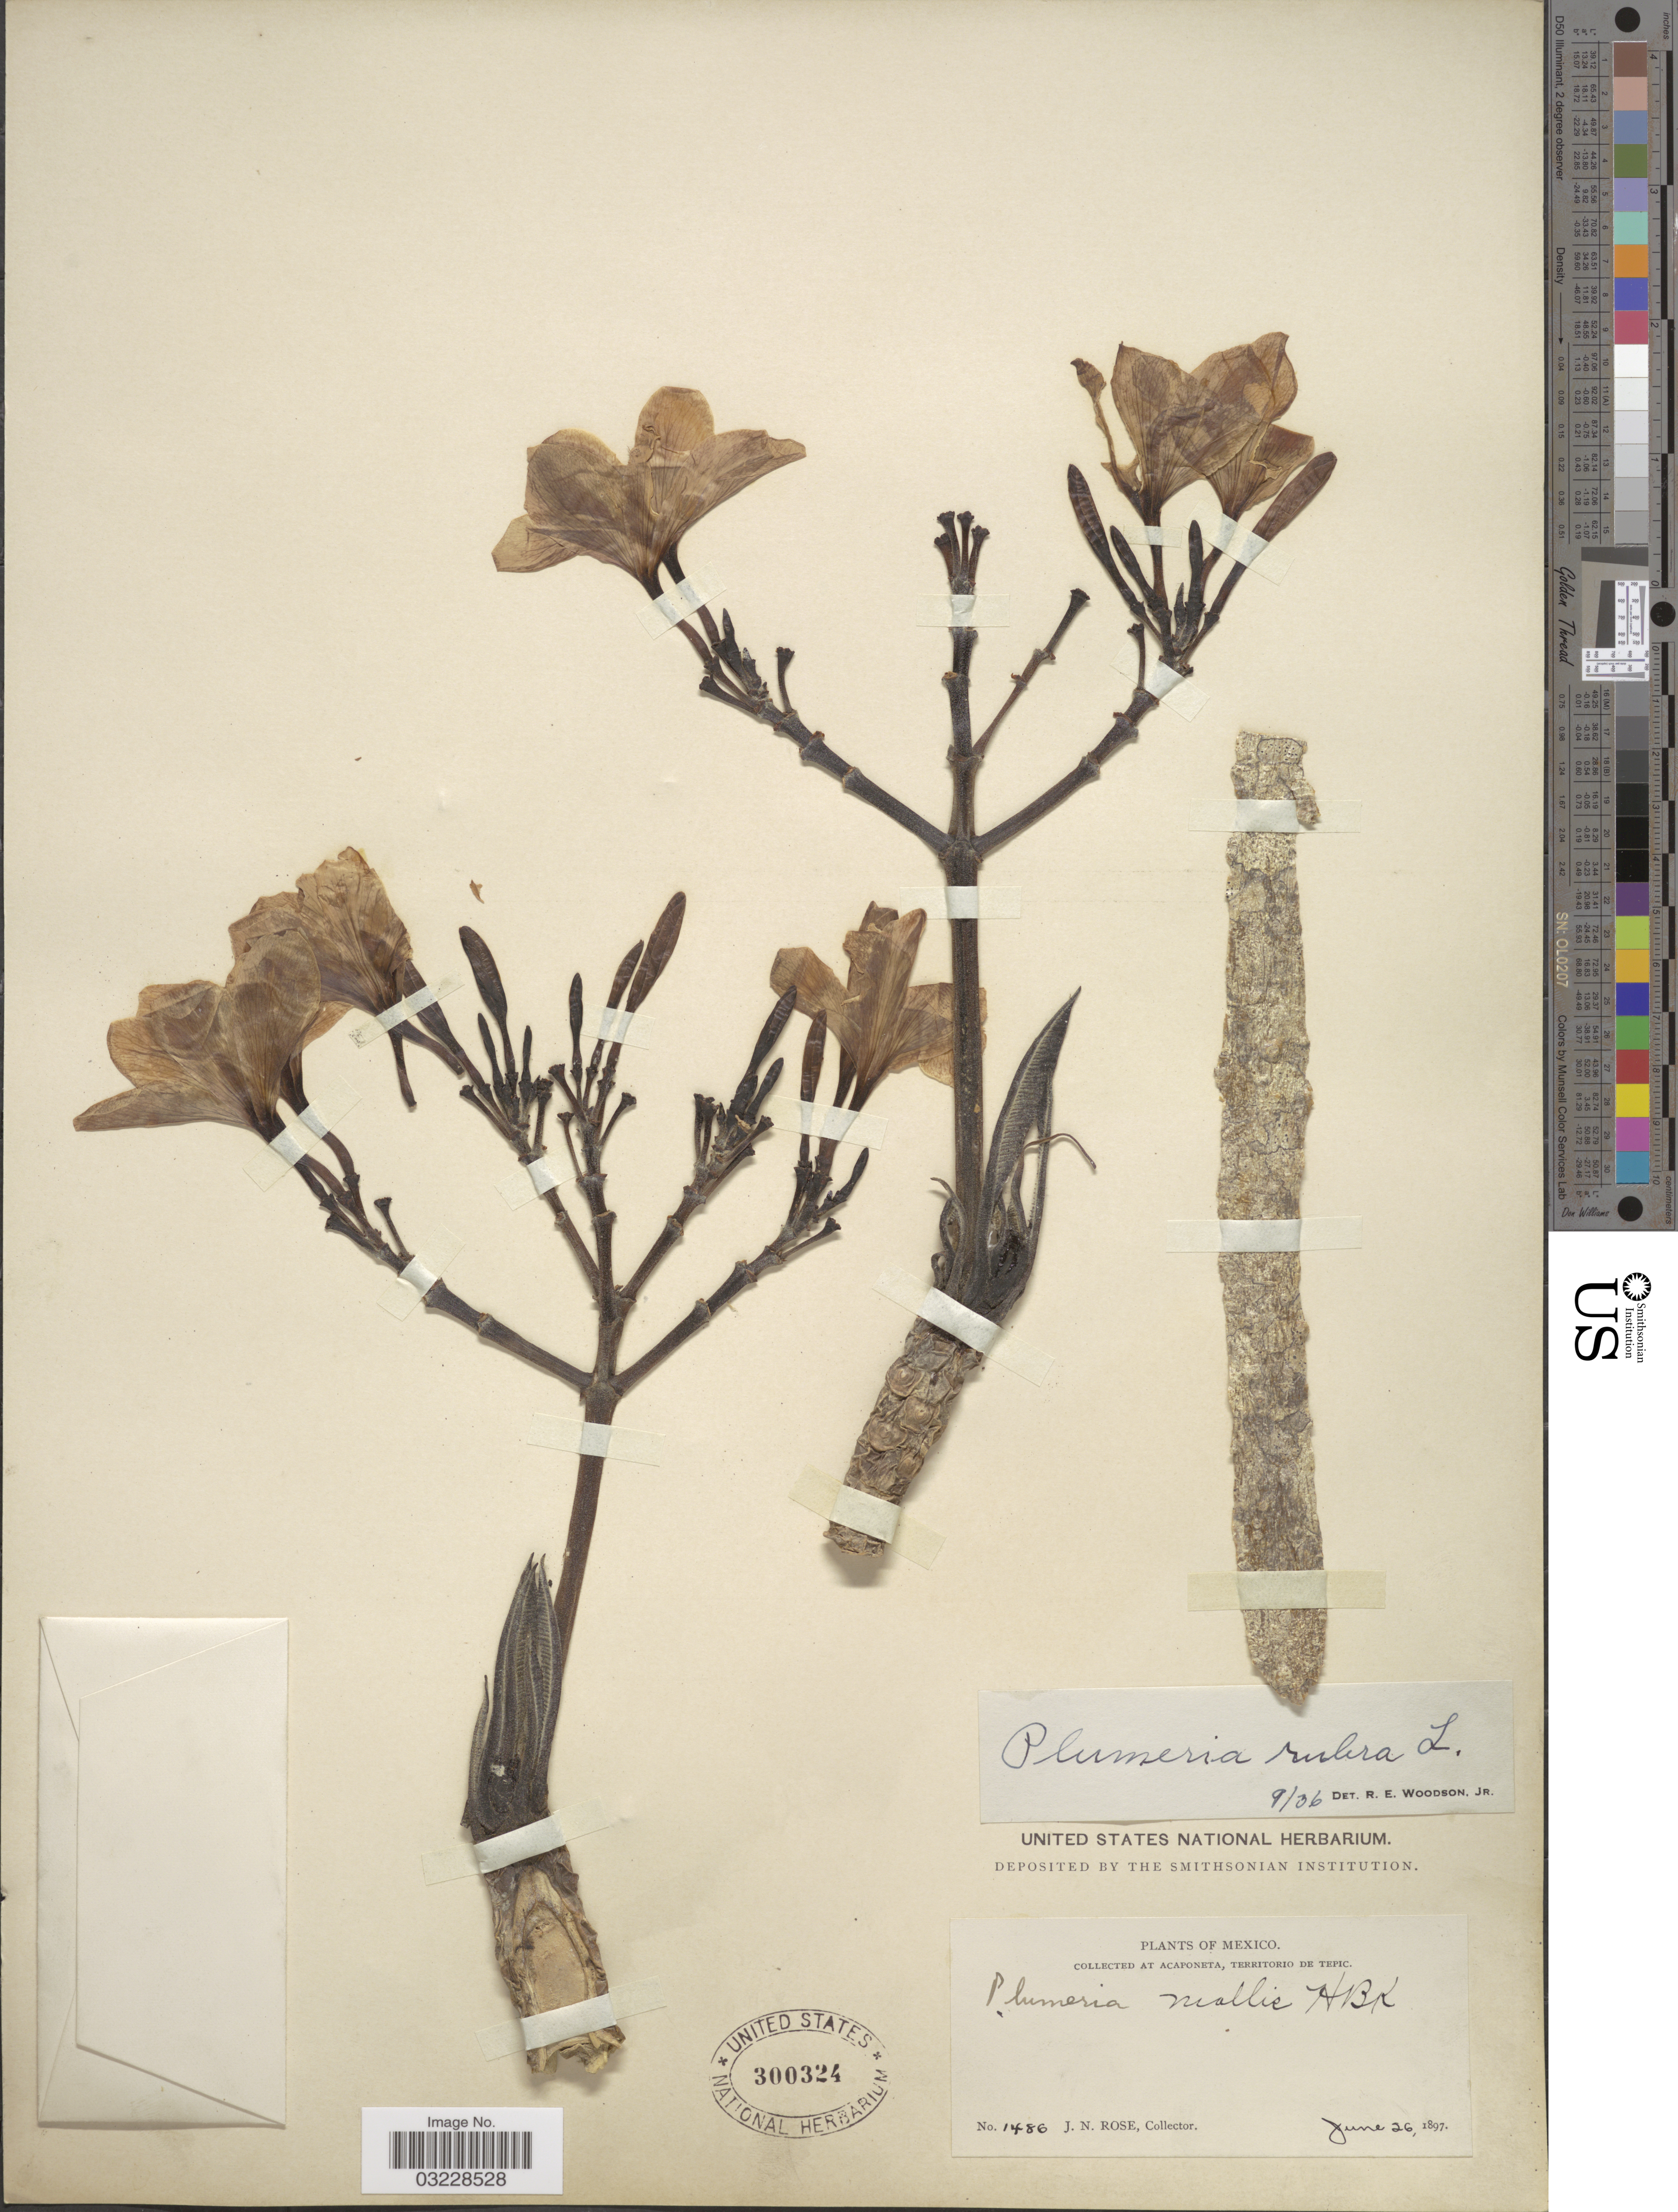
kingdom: Plantae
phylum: Tracheophyta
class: Magnoliopsida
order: Gentianales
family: Apocynaceae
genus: Plumeria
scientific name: Plumeria rubra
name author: L.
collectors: J. N. Rose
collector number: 1486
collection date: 1897-06-26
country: Mexico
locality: At Acaponeta, Territorio De Tepic.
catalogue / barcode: US 300324